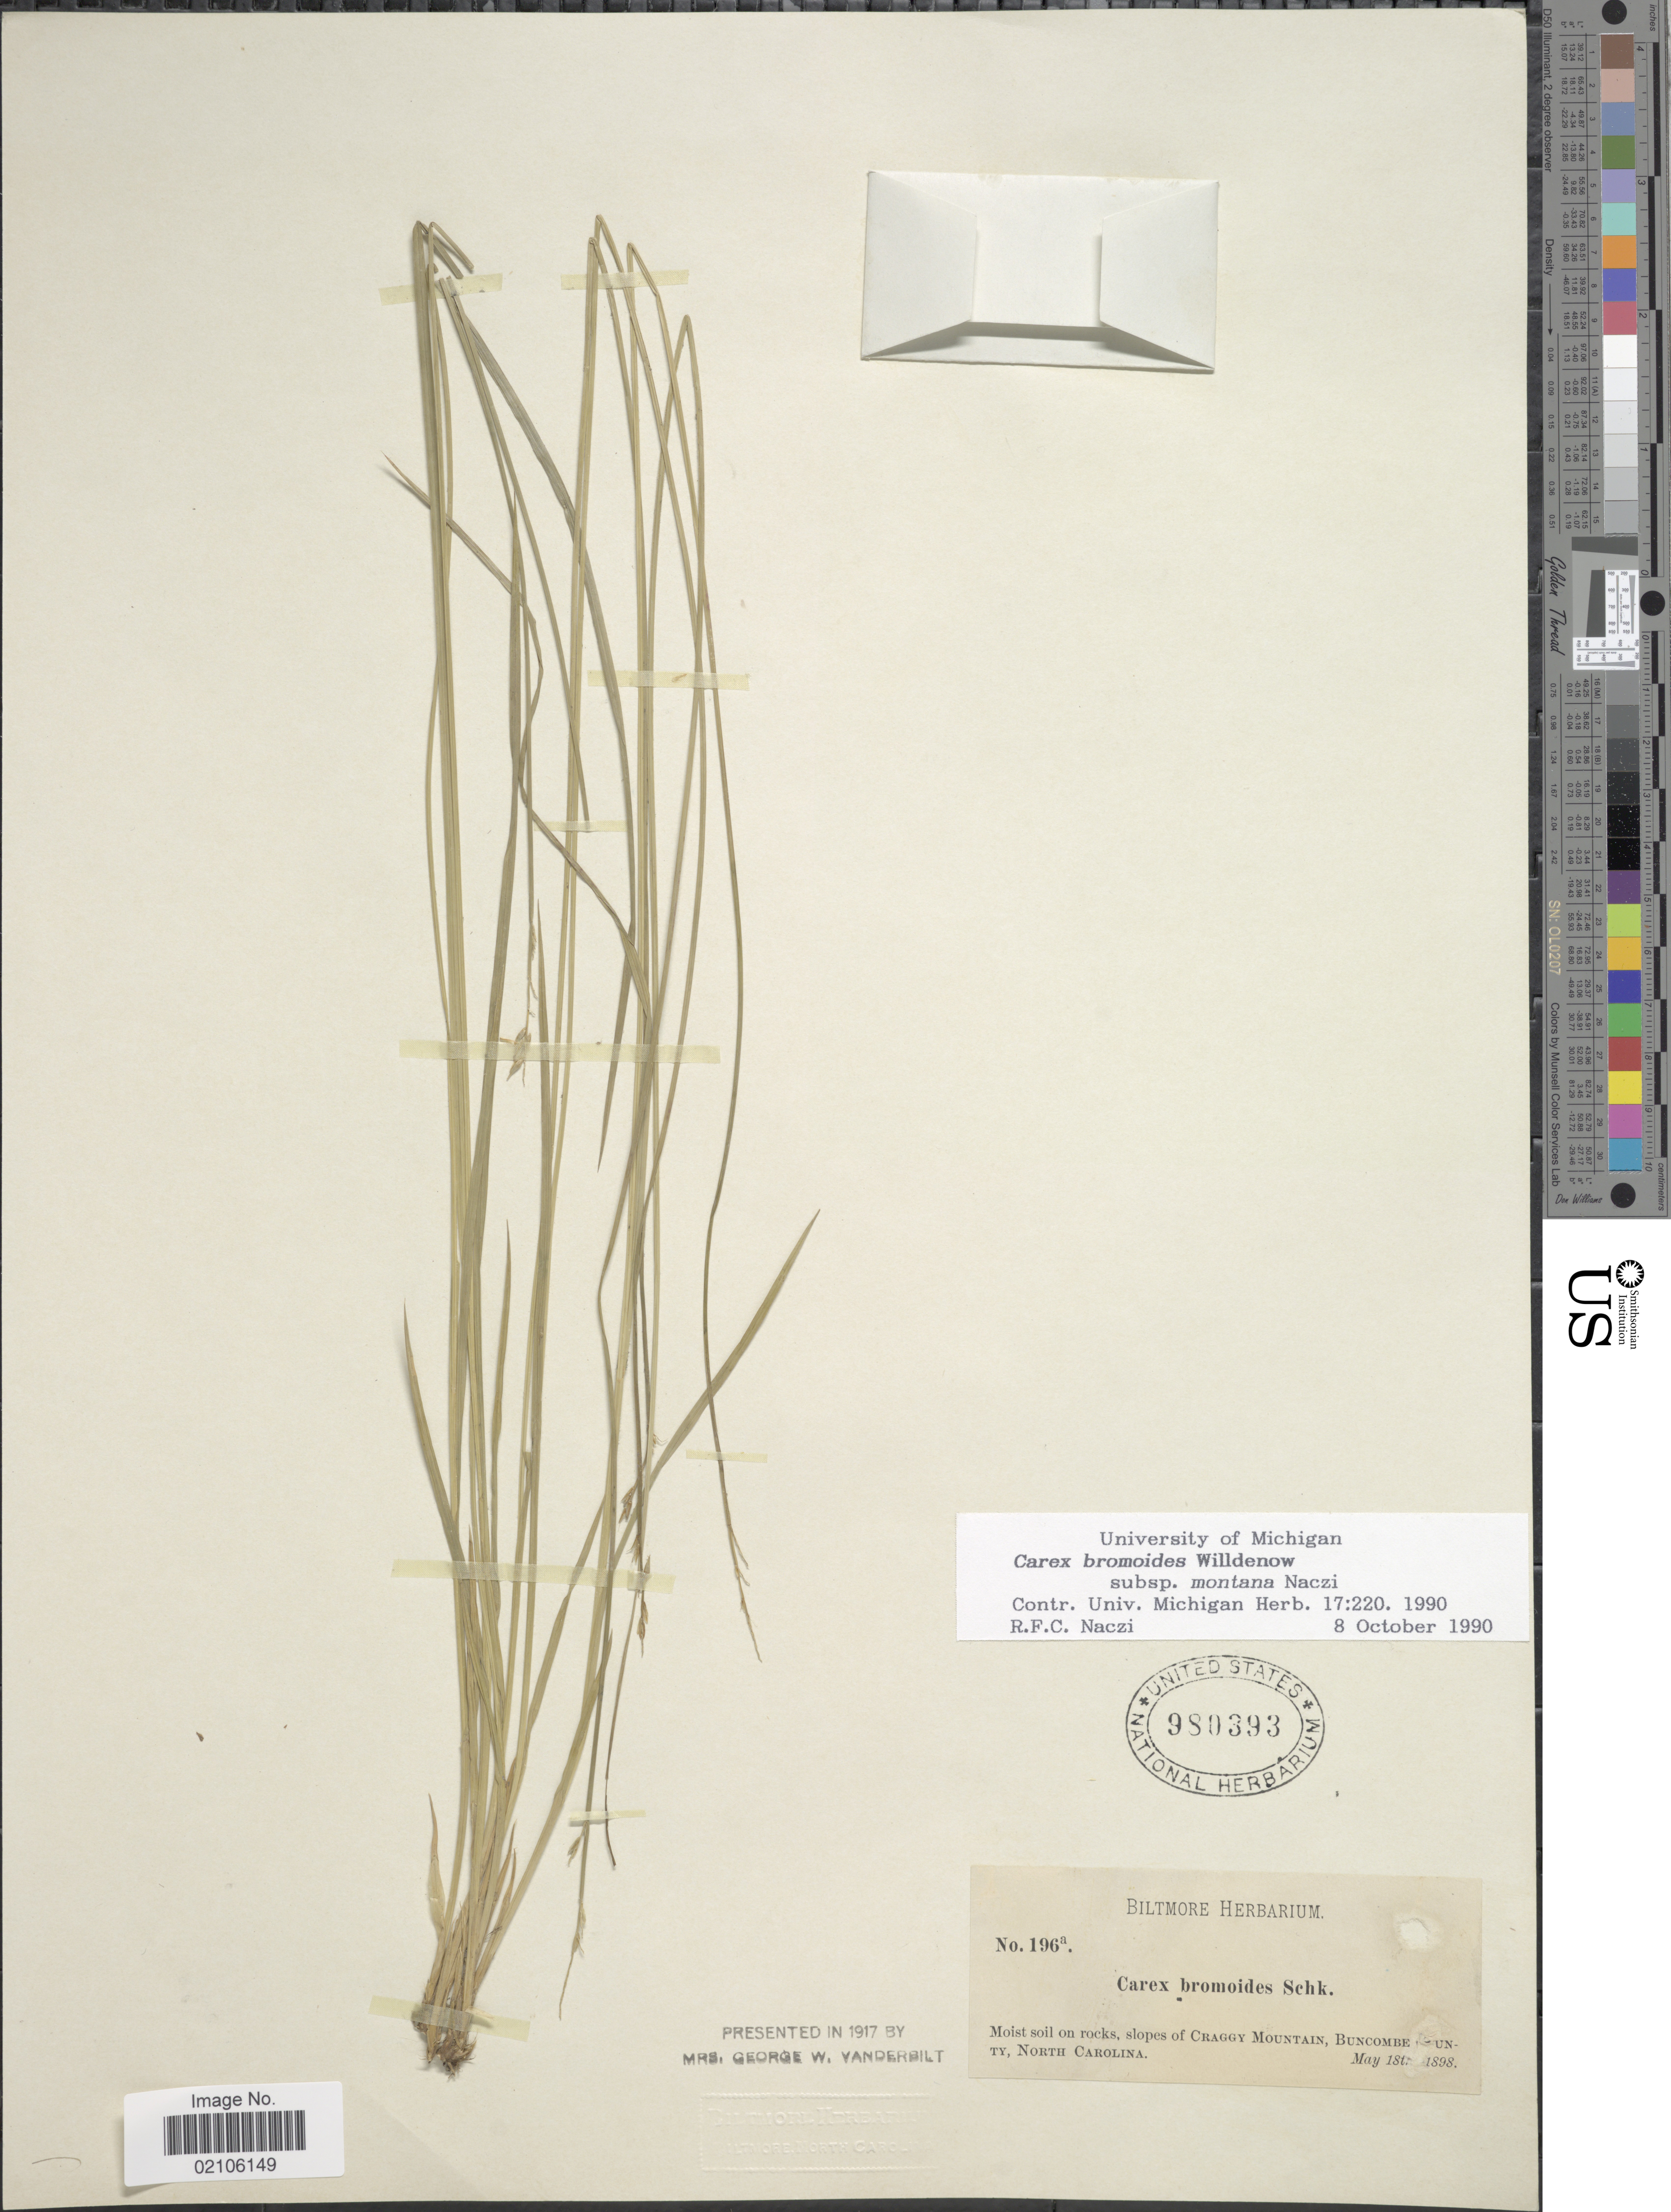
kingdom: Plantae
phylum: Tracheophyta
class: Liliopsida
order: Poales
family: Cyperaceae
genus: Carex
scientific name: Carex bromoides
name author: Willd.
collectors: ex herb. Biltmore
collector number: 196a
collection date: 1898-05-18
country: United States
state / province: North Carolina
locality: Moist soil on rocks, slopes of Craggy Mountain, Buncombe County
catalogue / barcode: US 980393